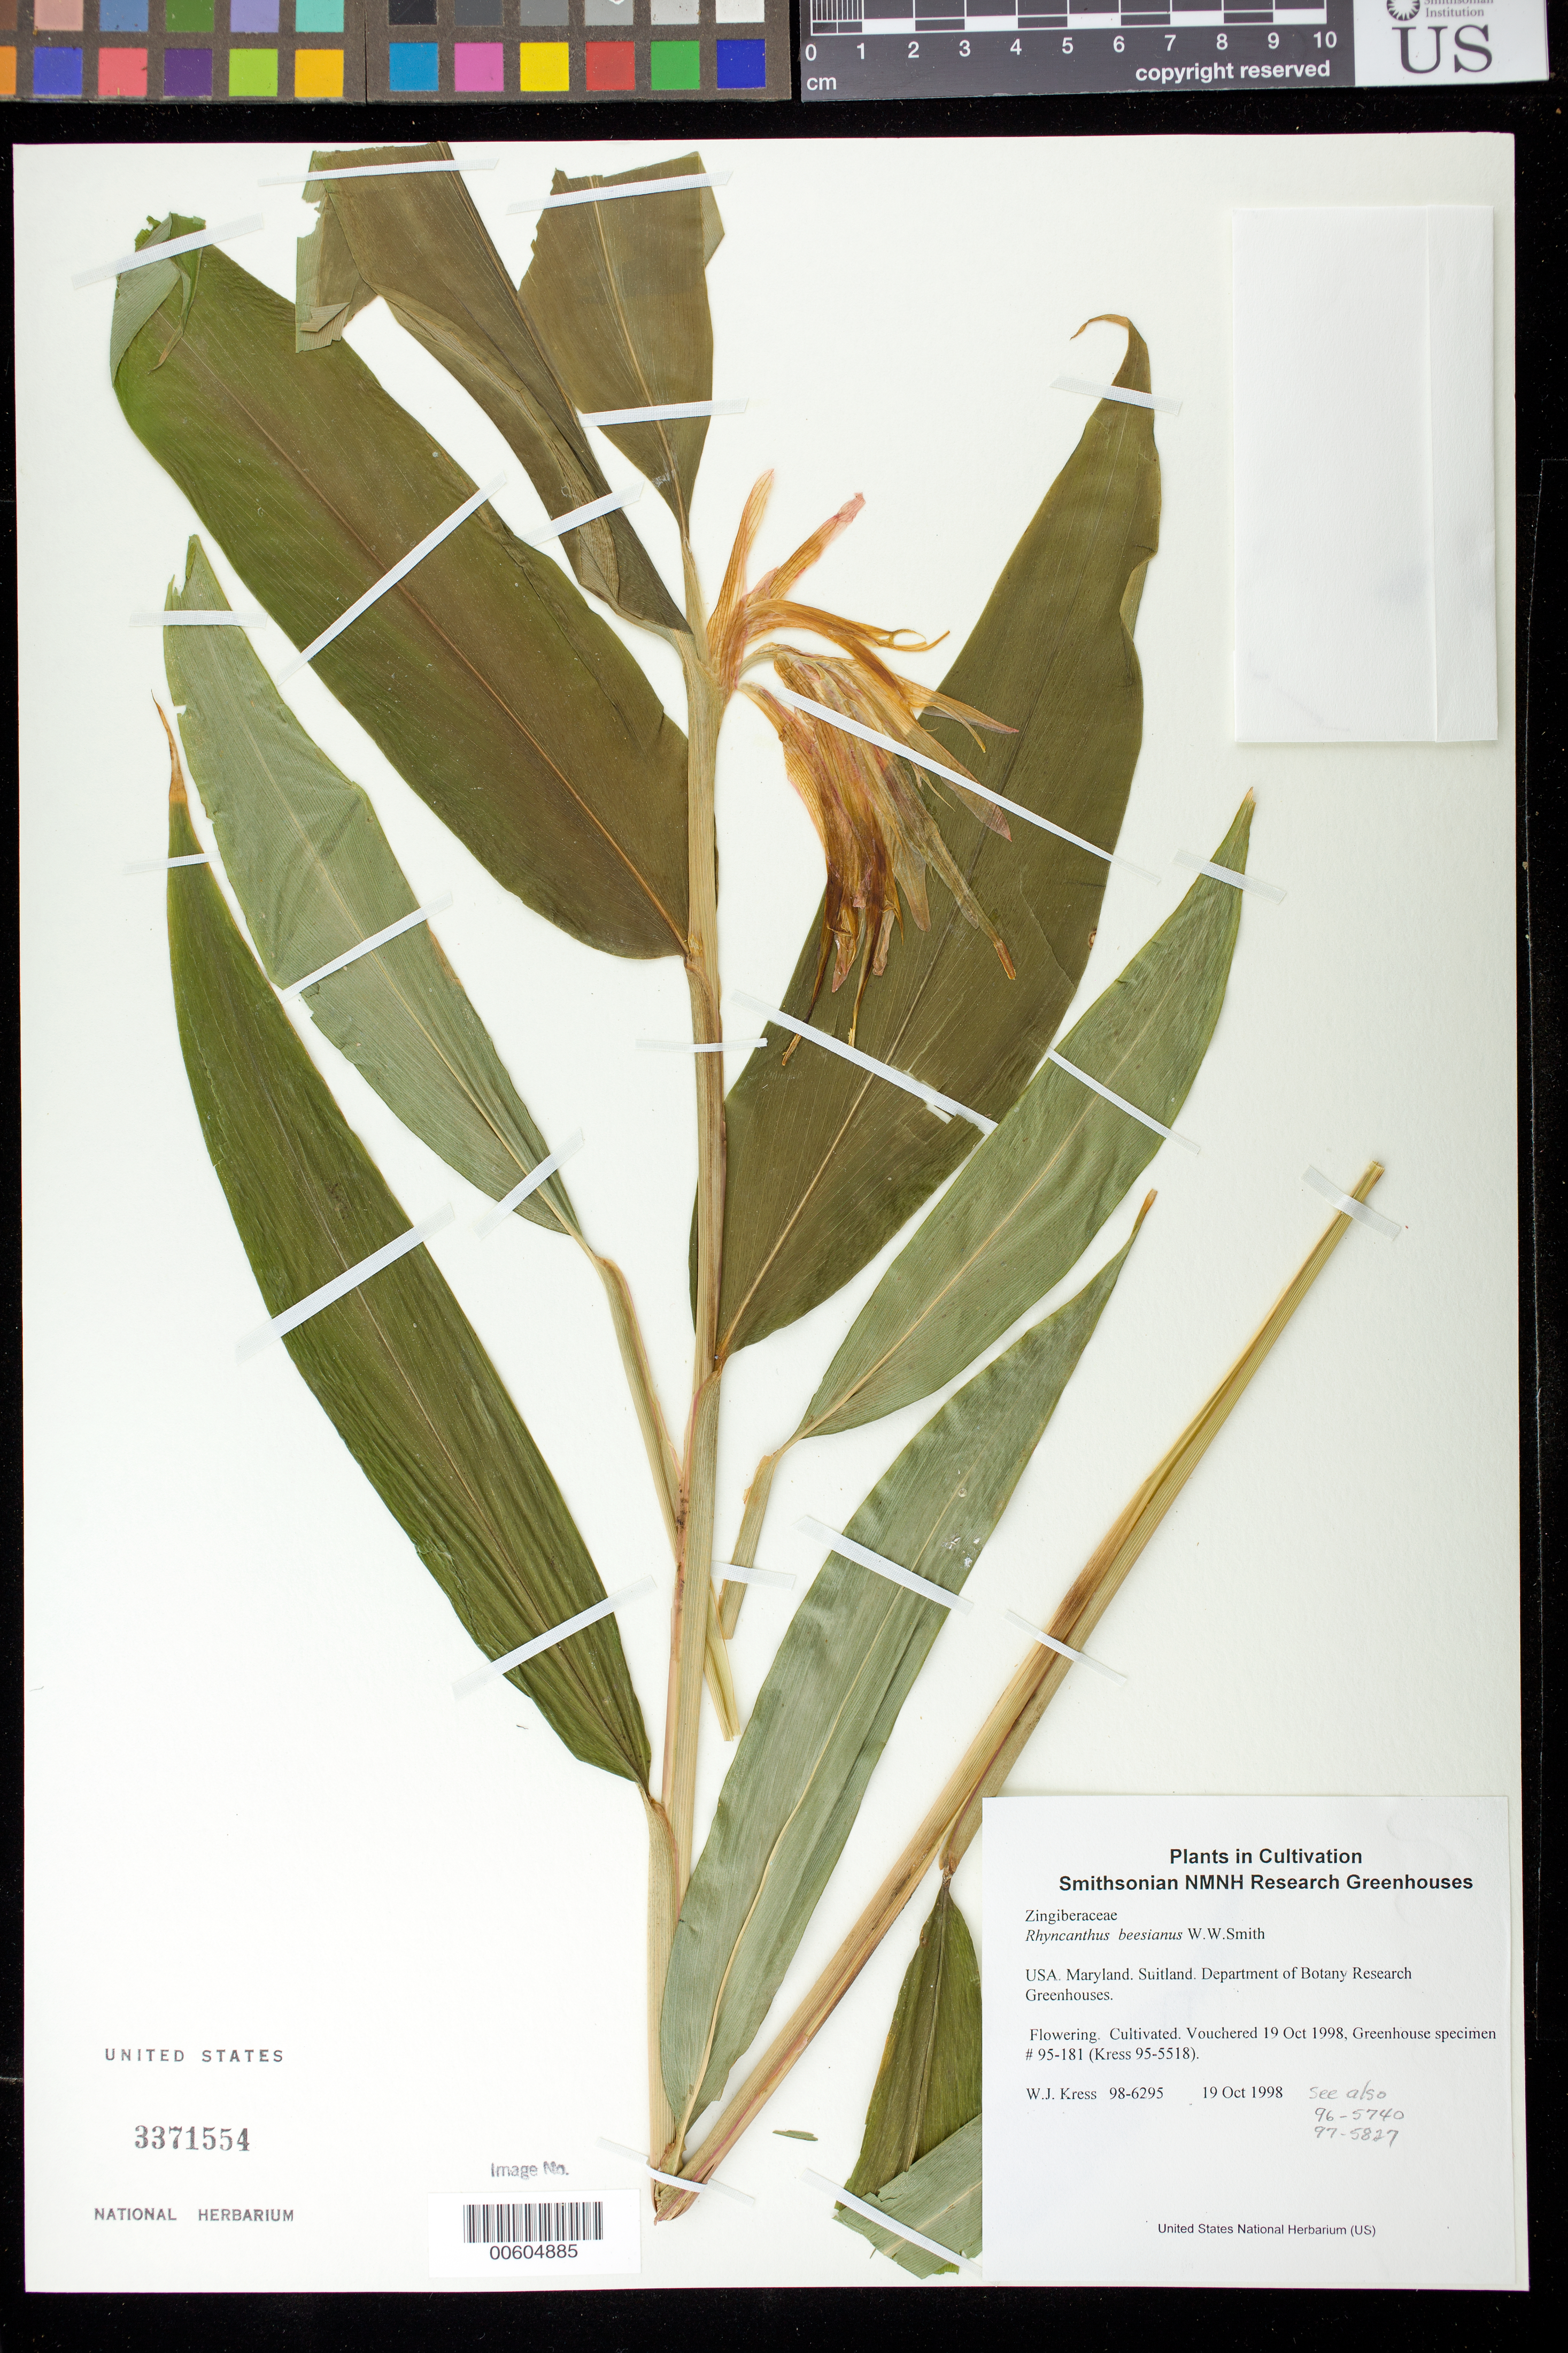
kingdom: Plantae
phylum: Tracheophyta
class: Liliopsida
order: Zingiberales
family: Zingiberaceae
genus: Rhynchanthus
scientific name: Rhynchanthus beesianus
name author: W.W. Sm.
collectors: W. J. Kress & M. Bordelon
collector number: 98-6295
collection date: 1998-10-19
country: United States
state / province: Maryland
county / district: Prince George's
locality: NMNH Botany Research Greenhouses. Suitland.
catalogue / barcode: US 3371554